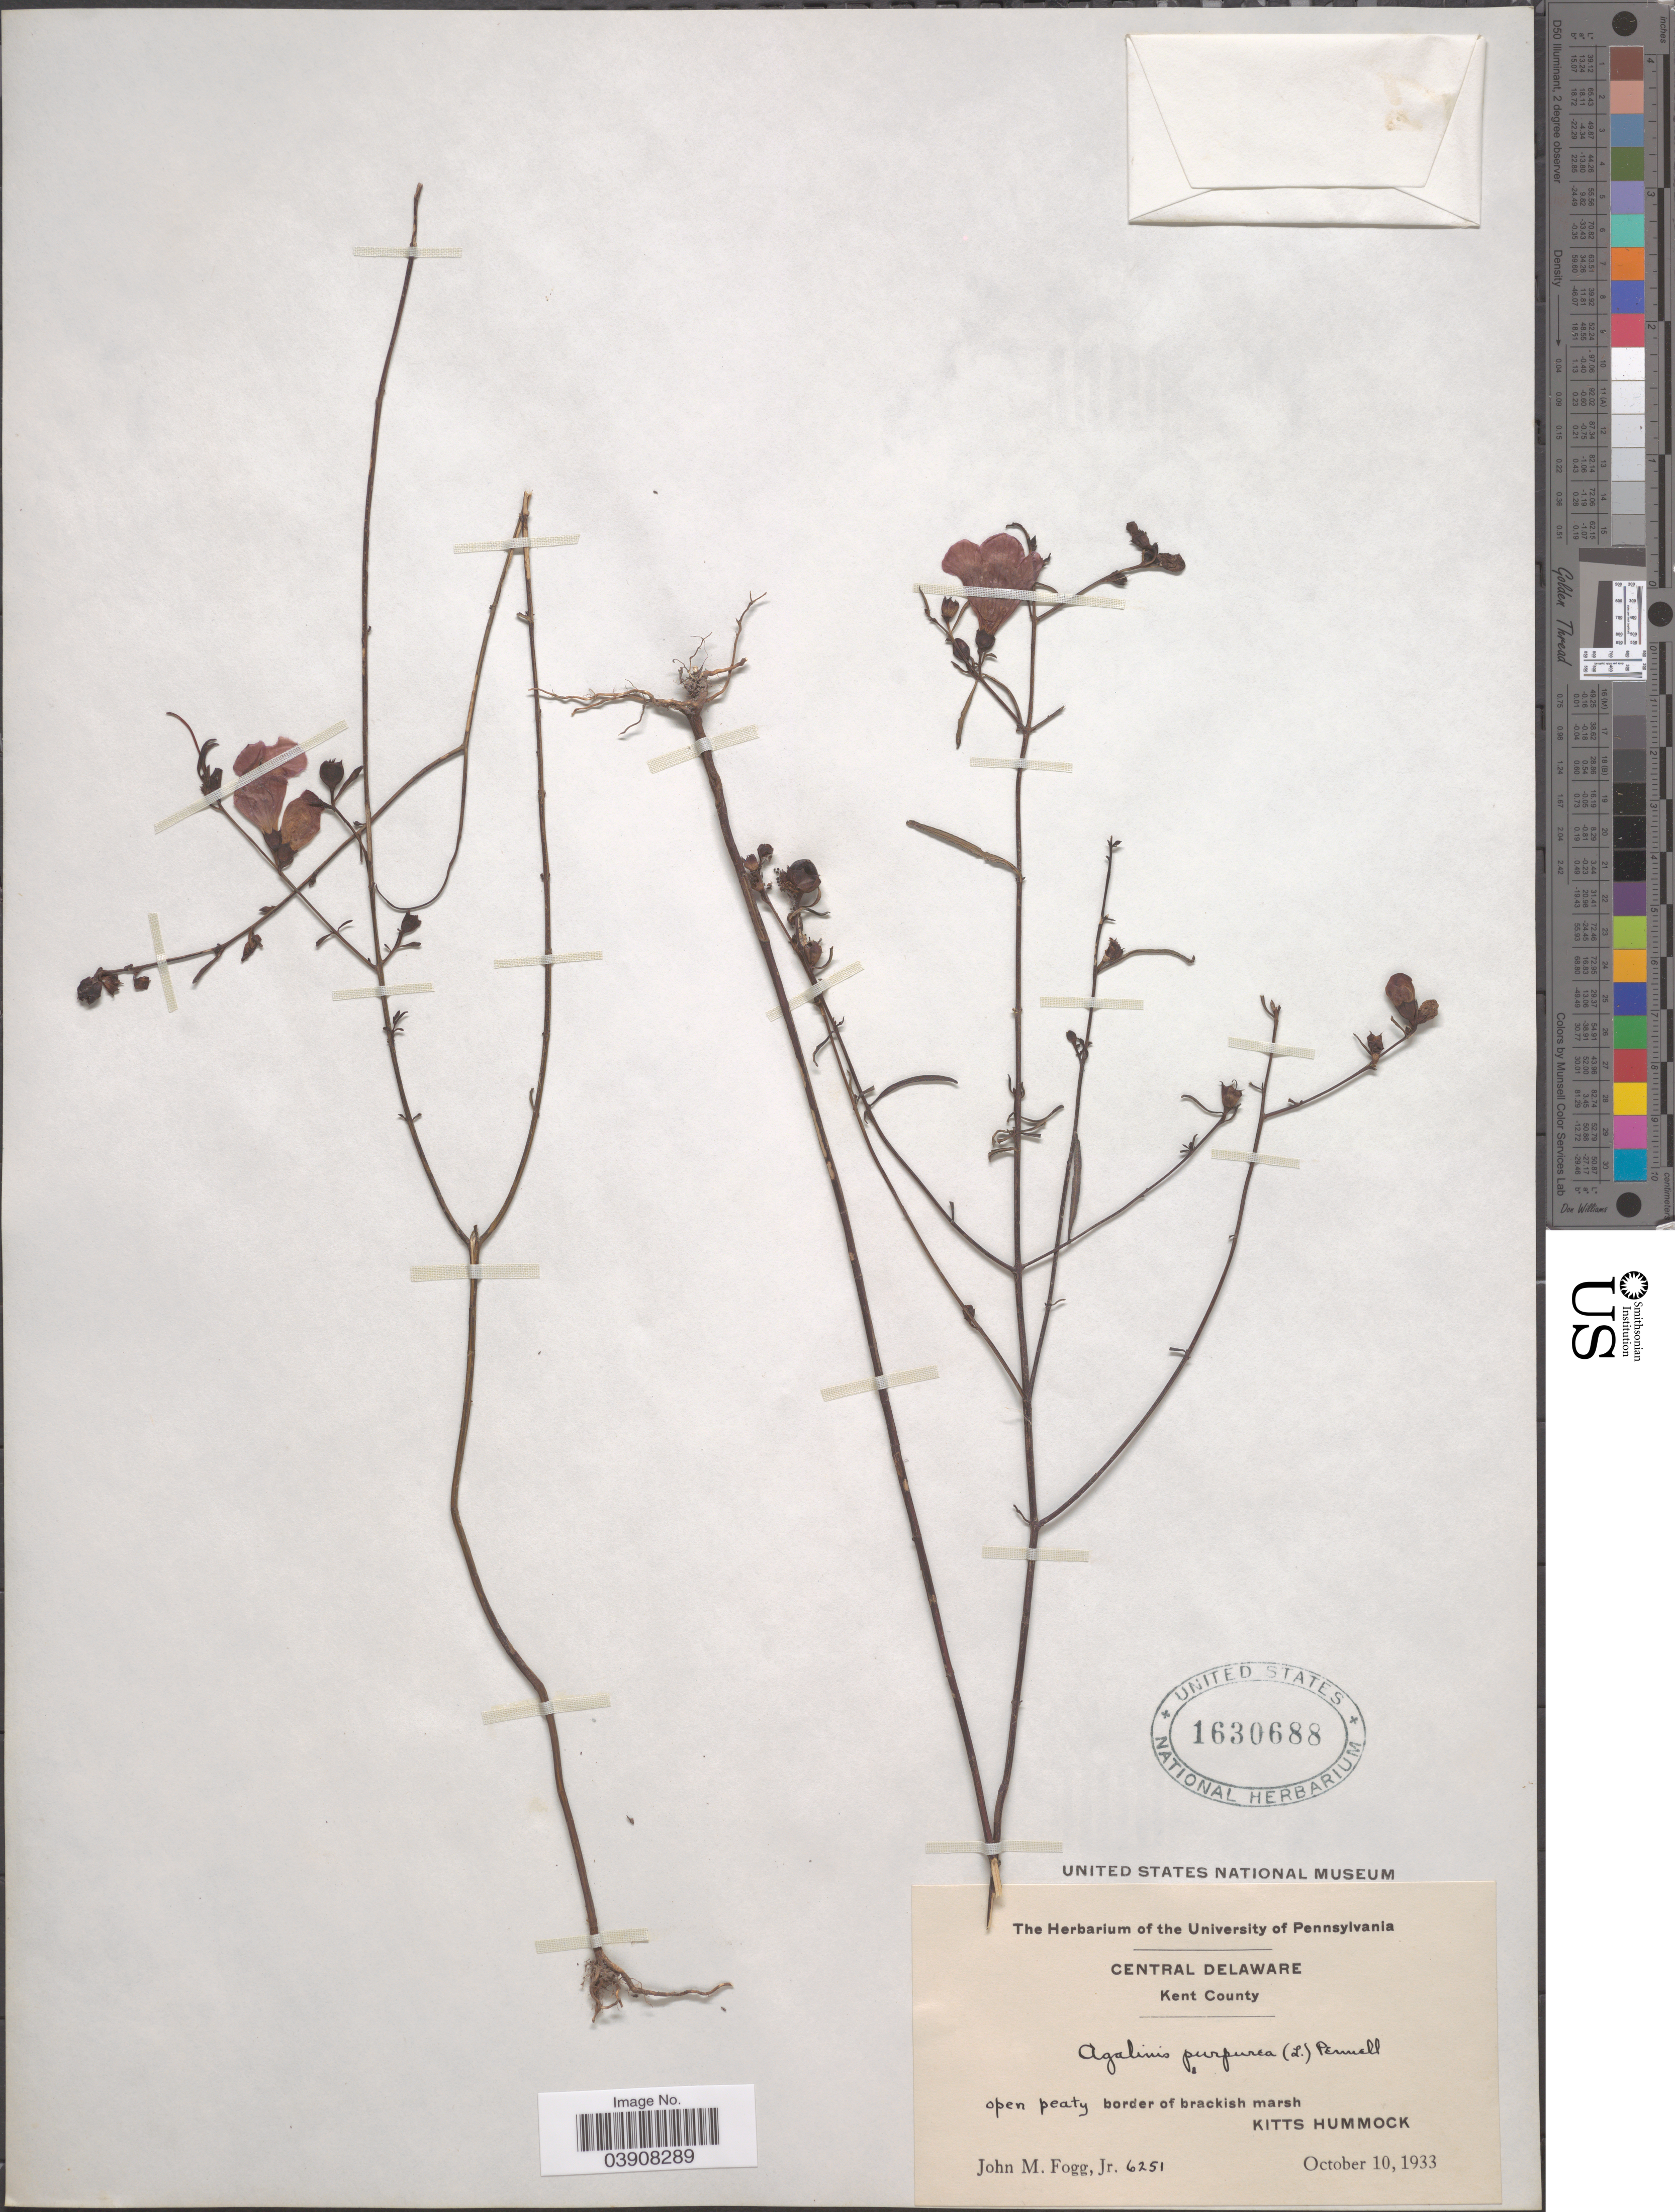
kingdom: Plantae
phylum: Tracheophyta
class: Magnoliopsida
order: Lamiales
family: Orobanchaceae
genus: Agalinis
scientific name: Agalinis purpurea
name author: (L.) Pennell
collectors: J. Fogg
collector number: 6251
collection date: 1933-10-10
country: United States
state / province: Delaware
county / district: Kent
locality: Central Delaware. Kent County. Open peaty border of brackish marsh Kitts Hummock.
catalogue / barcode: US 1630688